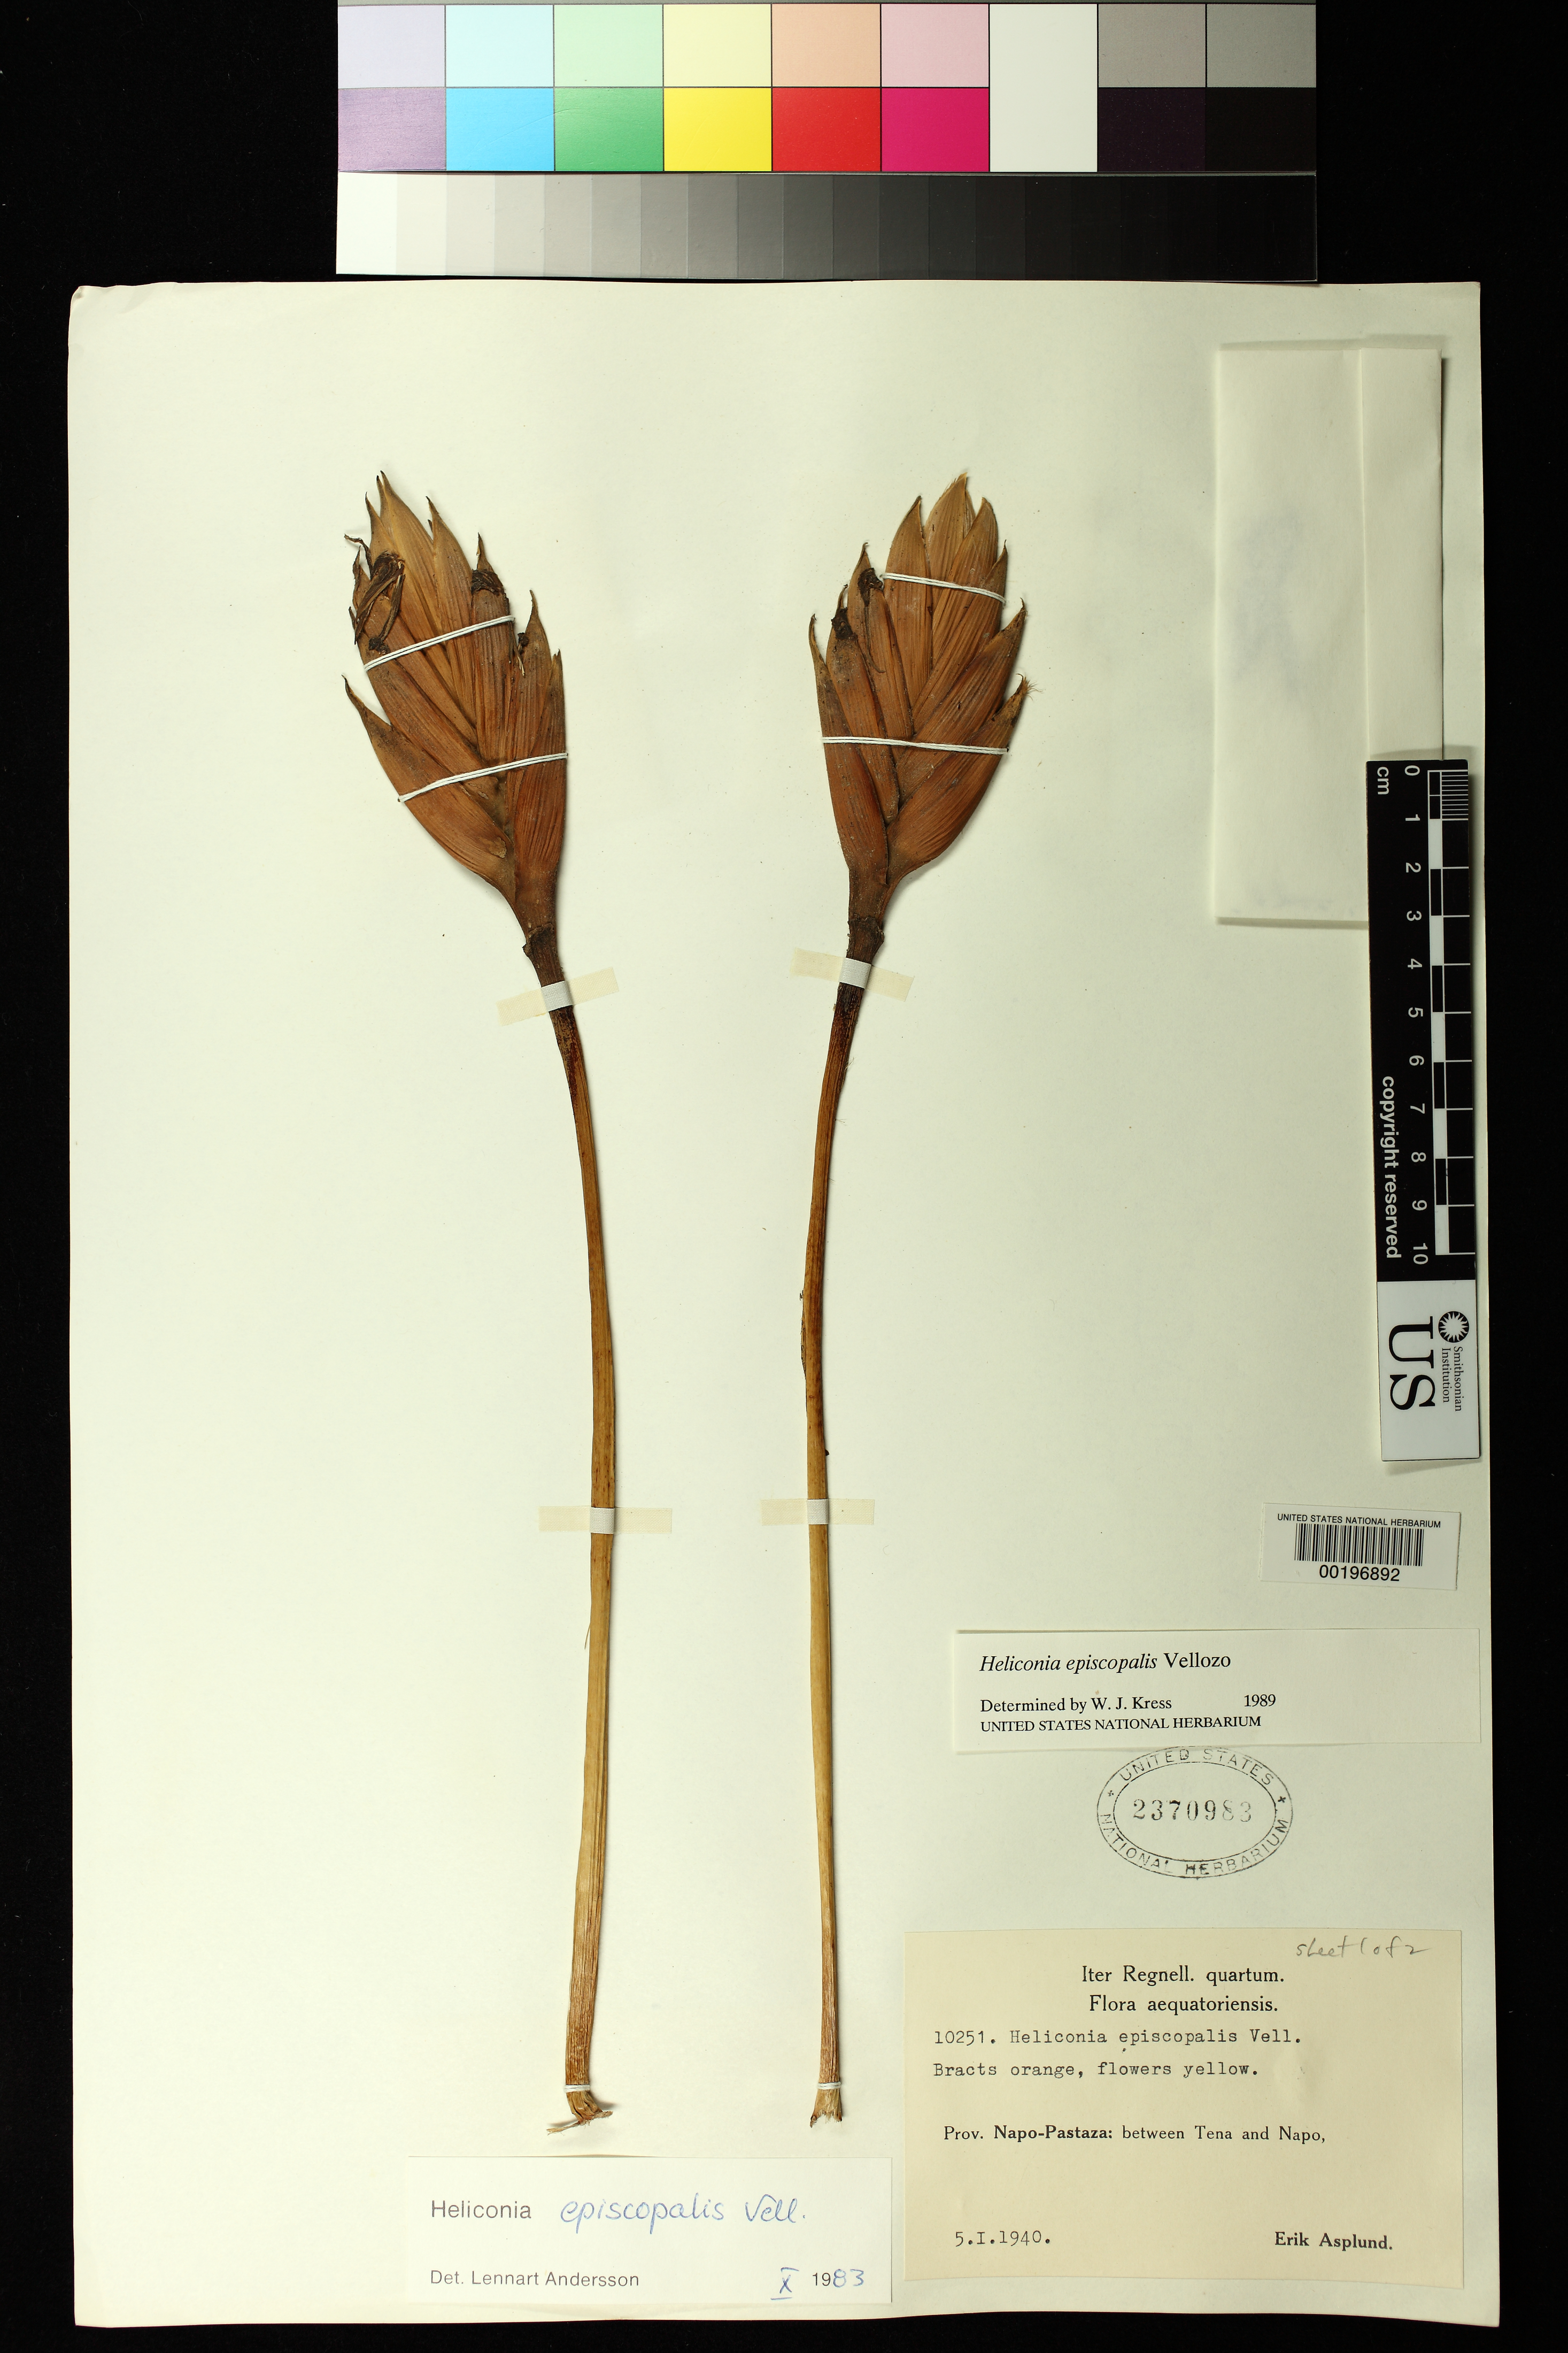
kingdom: Plantae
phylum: Tracheophyta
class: Liliopsida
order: Zingiberales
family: Heliconiaceae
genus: Heliconia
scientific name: Heliconia episcopalis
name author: Vell.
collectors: E. Asplund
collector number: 10251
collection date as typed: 05 Jan 1940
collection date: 1940-01-05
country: Ecuador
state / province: Napo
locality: Prov. of Napo-pastaza, between Tena and Napo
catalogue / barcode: US 2370983